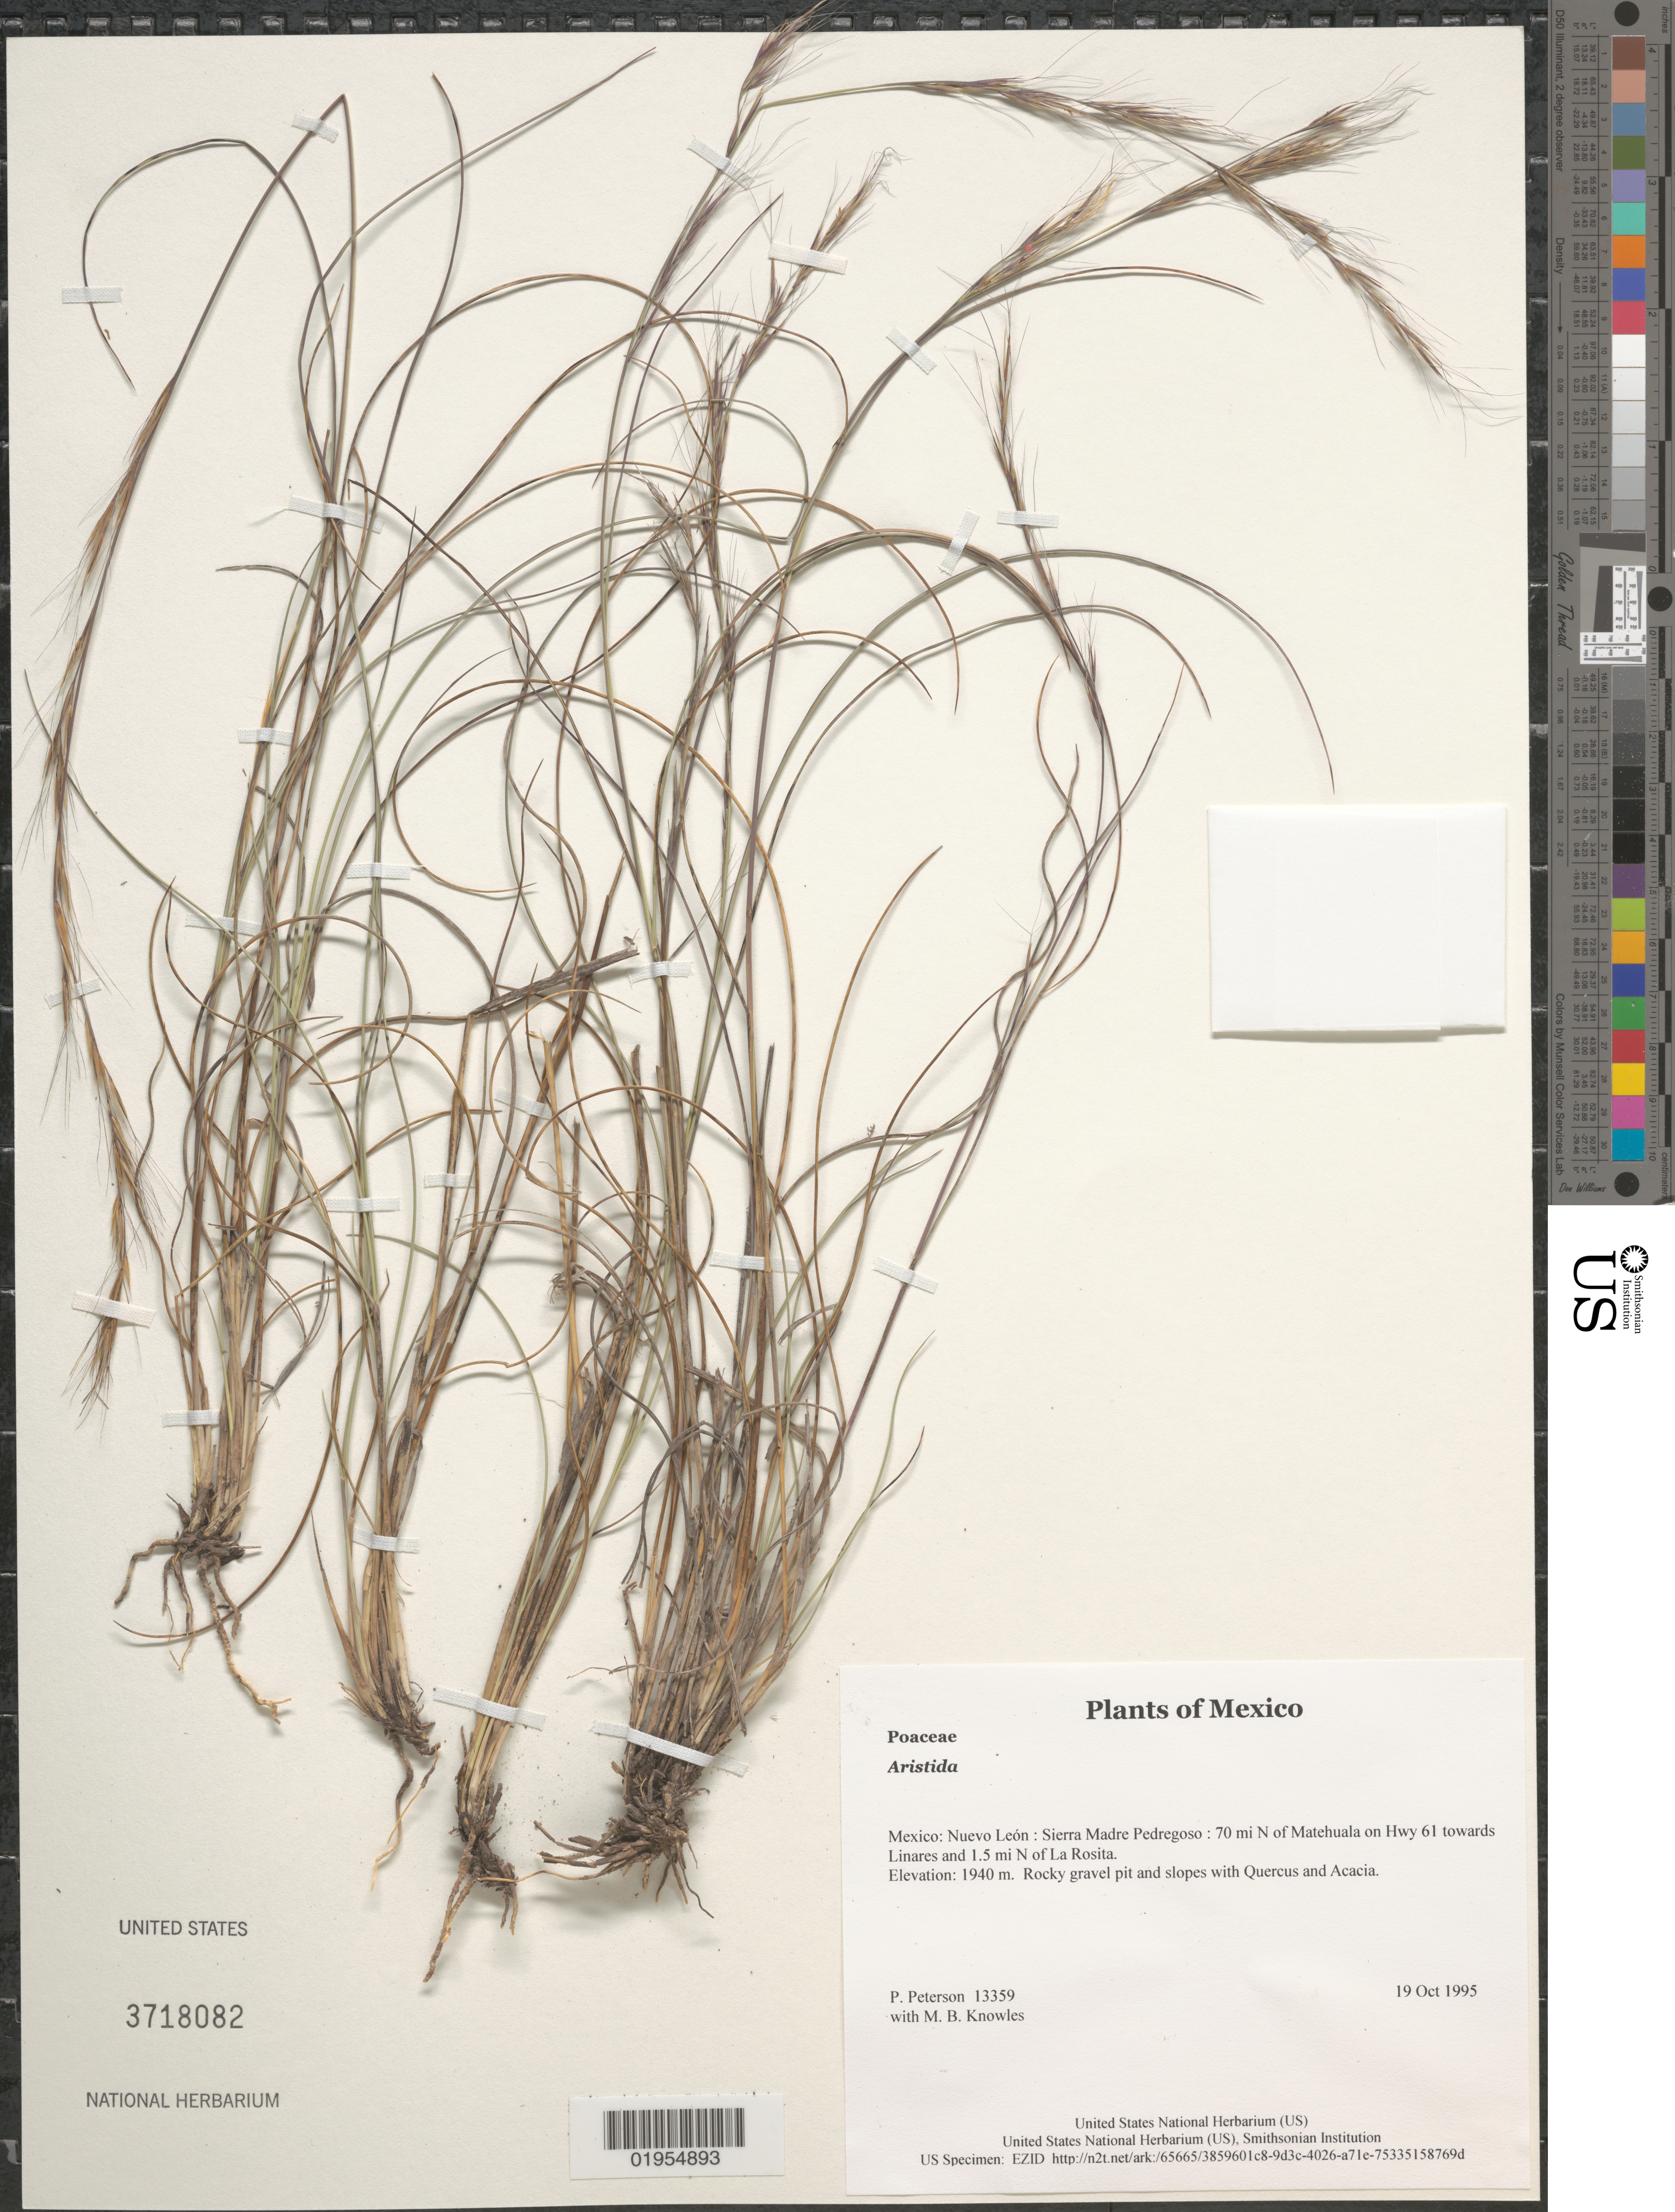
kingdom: Plantae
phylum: Tracheophyta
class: Liliopsida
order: Poales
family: Poaceae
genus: Aristida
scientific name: Aristida sp.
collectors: P. M. Peterson & M. B. Knowles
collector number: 13359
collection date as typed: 19 Oct 1995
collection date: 1995-10-19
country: Mexico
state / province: Nuevo León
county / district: Sierra Madre Pedregoso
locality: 70 mi N of Matehuala on Hwy 61 towards Linares and 1.5 mi N of La Rosita.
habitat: Rocky gravel pit and slopes with Quercus and Acacia.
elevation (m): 1940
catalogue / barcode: US 3718082